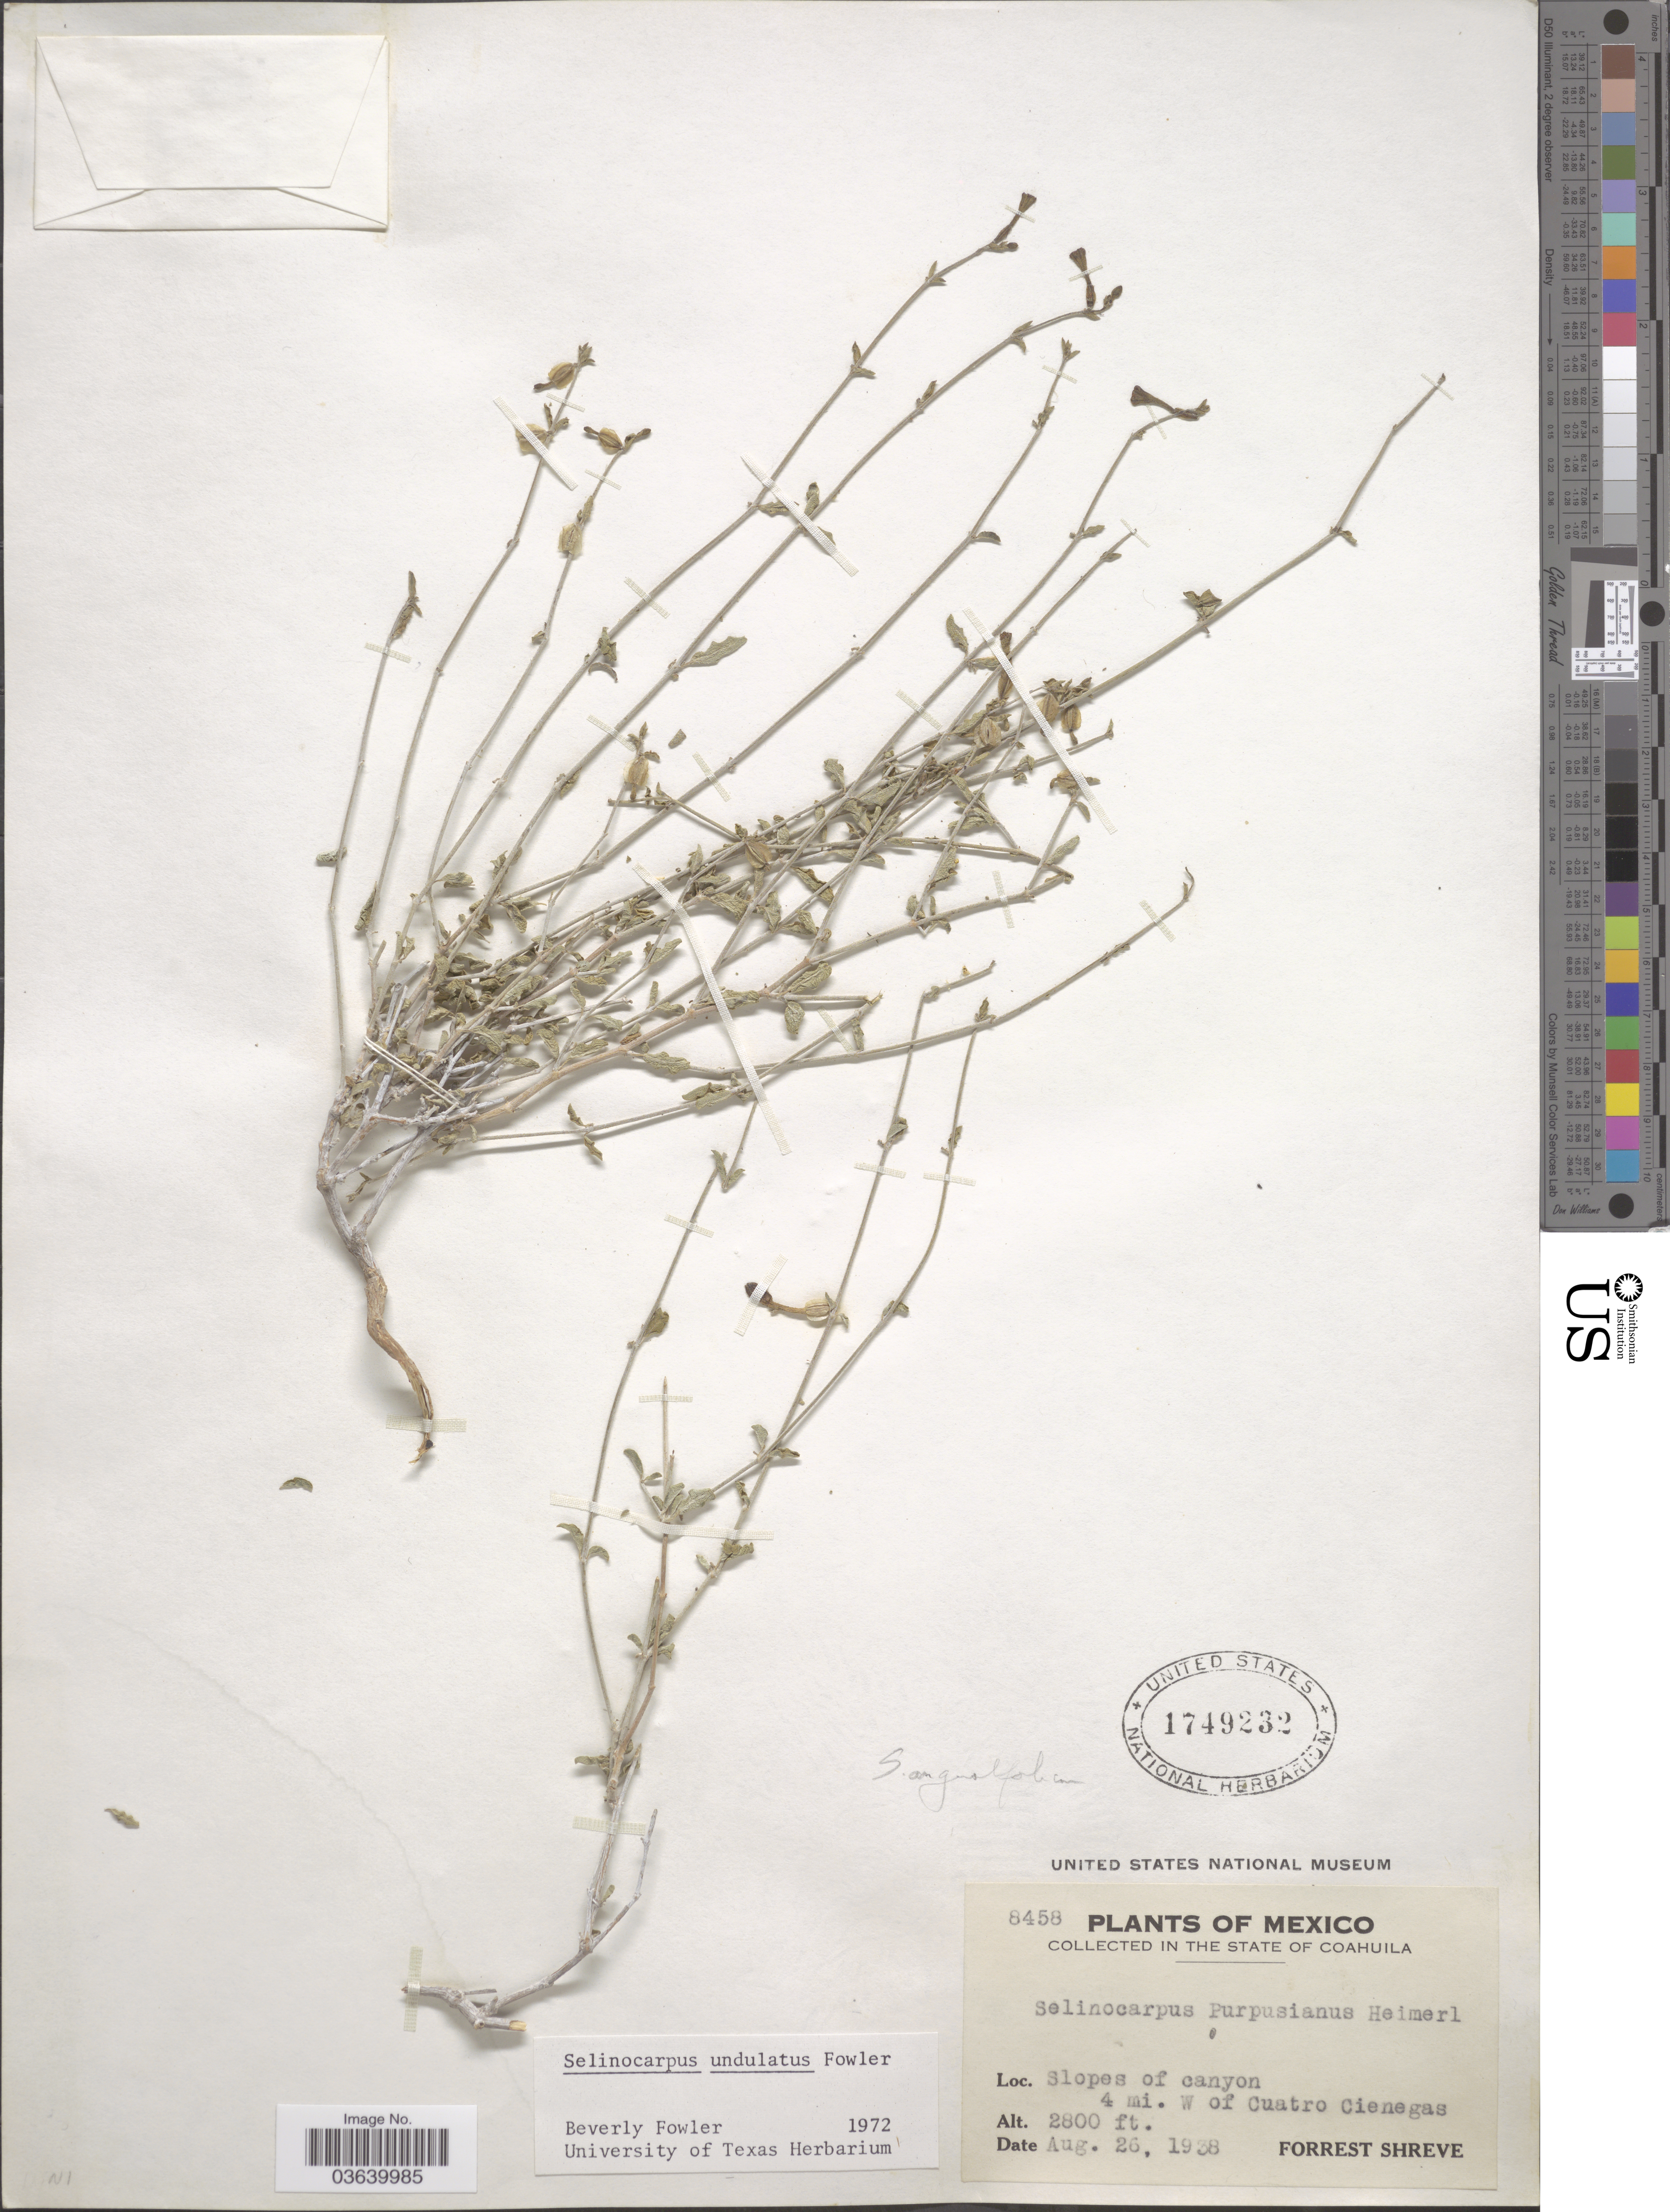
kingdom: Plantae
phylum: Tracheophyta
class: Magnoliopsida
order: Caryophyllales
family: Nyctaginaceae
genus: Acleisanthes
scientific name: Acleisanthes undulata.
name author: (B.A. Fowler & B.L. Turner) R.A. Levin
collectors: F. Shreve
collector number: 8458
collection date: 1938-08-26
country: Mexico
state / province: Coahuila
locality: Slopes of canyon. 4 mi. W of Cuatro Cienegas.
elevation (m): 853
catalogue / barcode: US 1749232